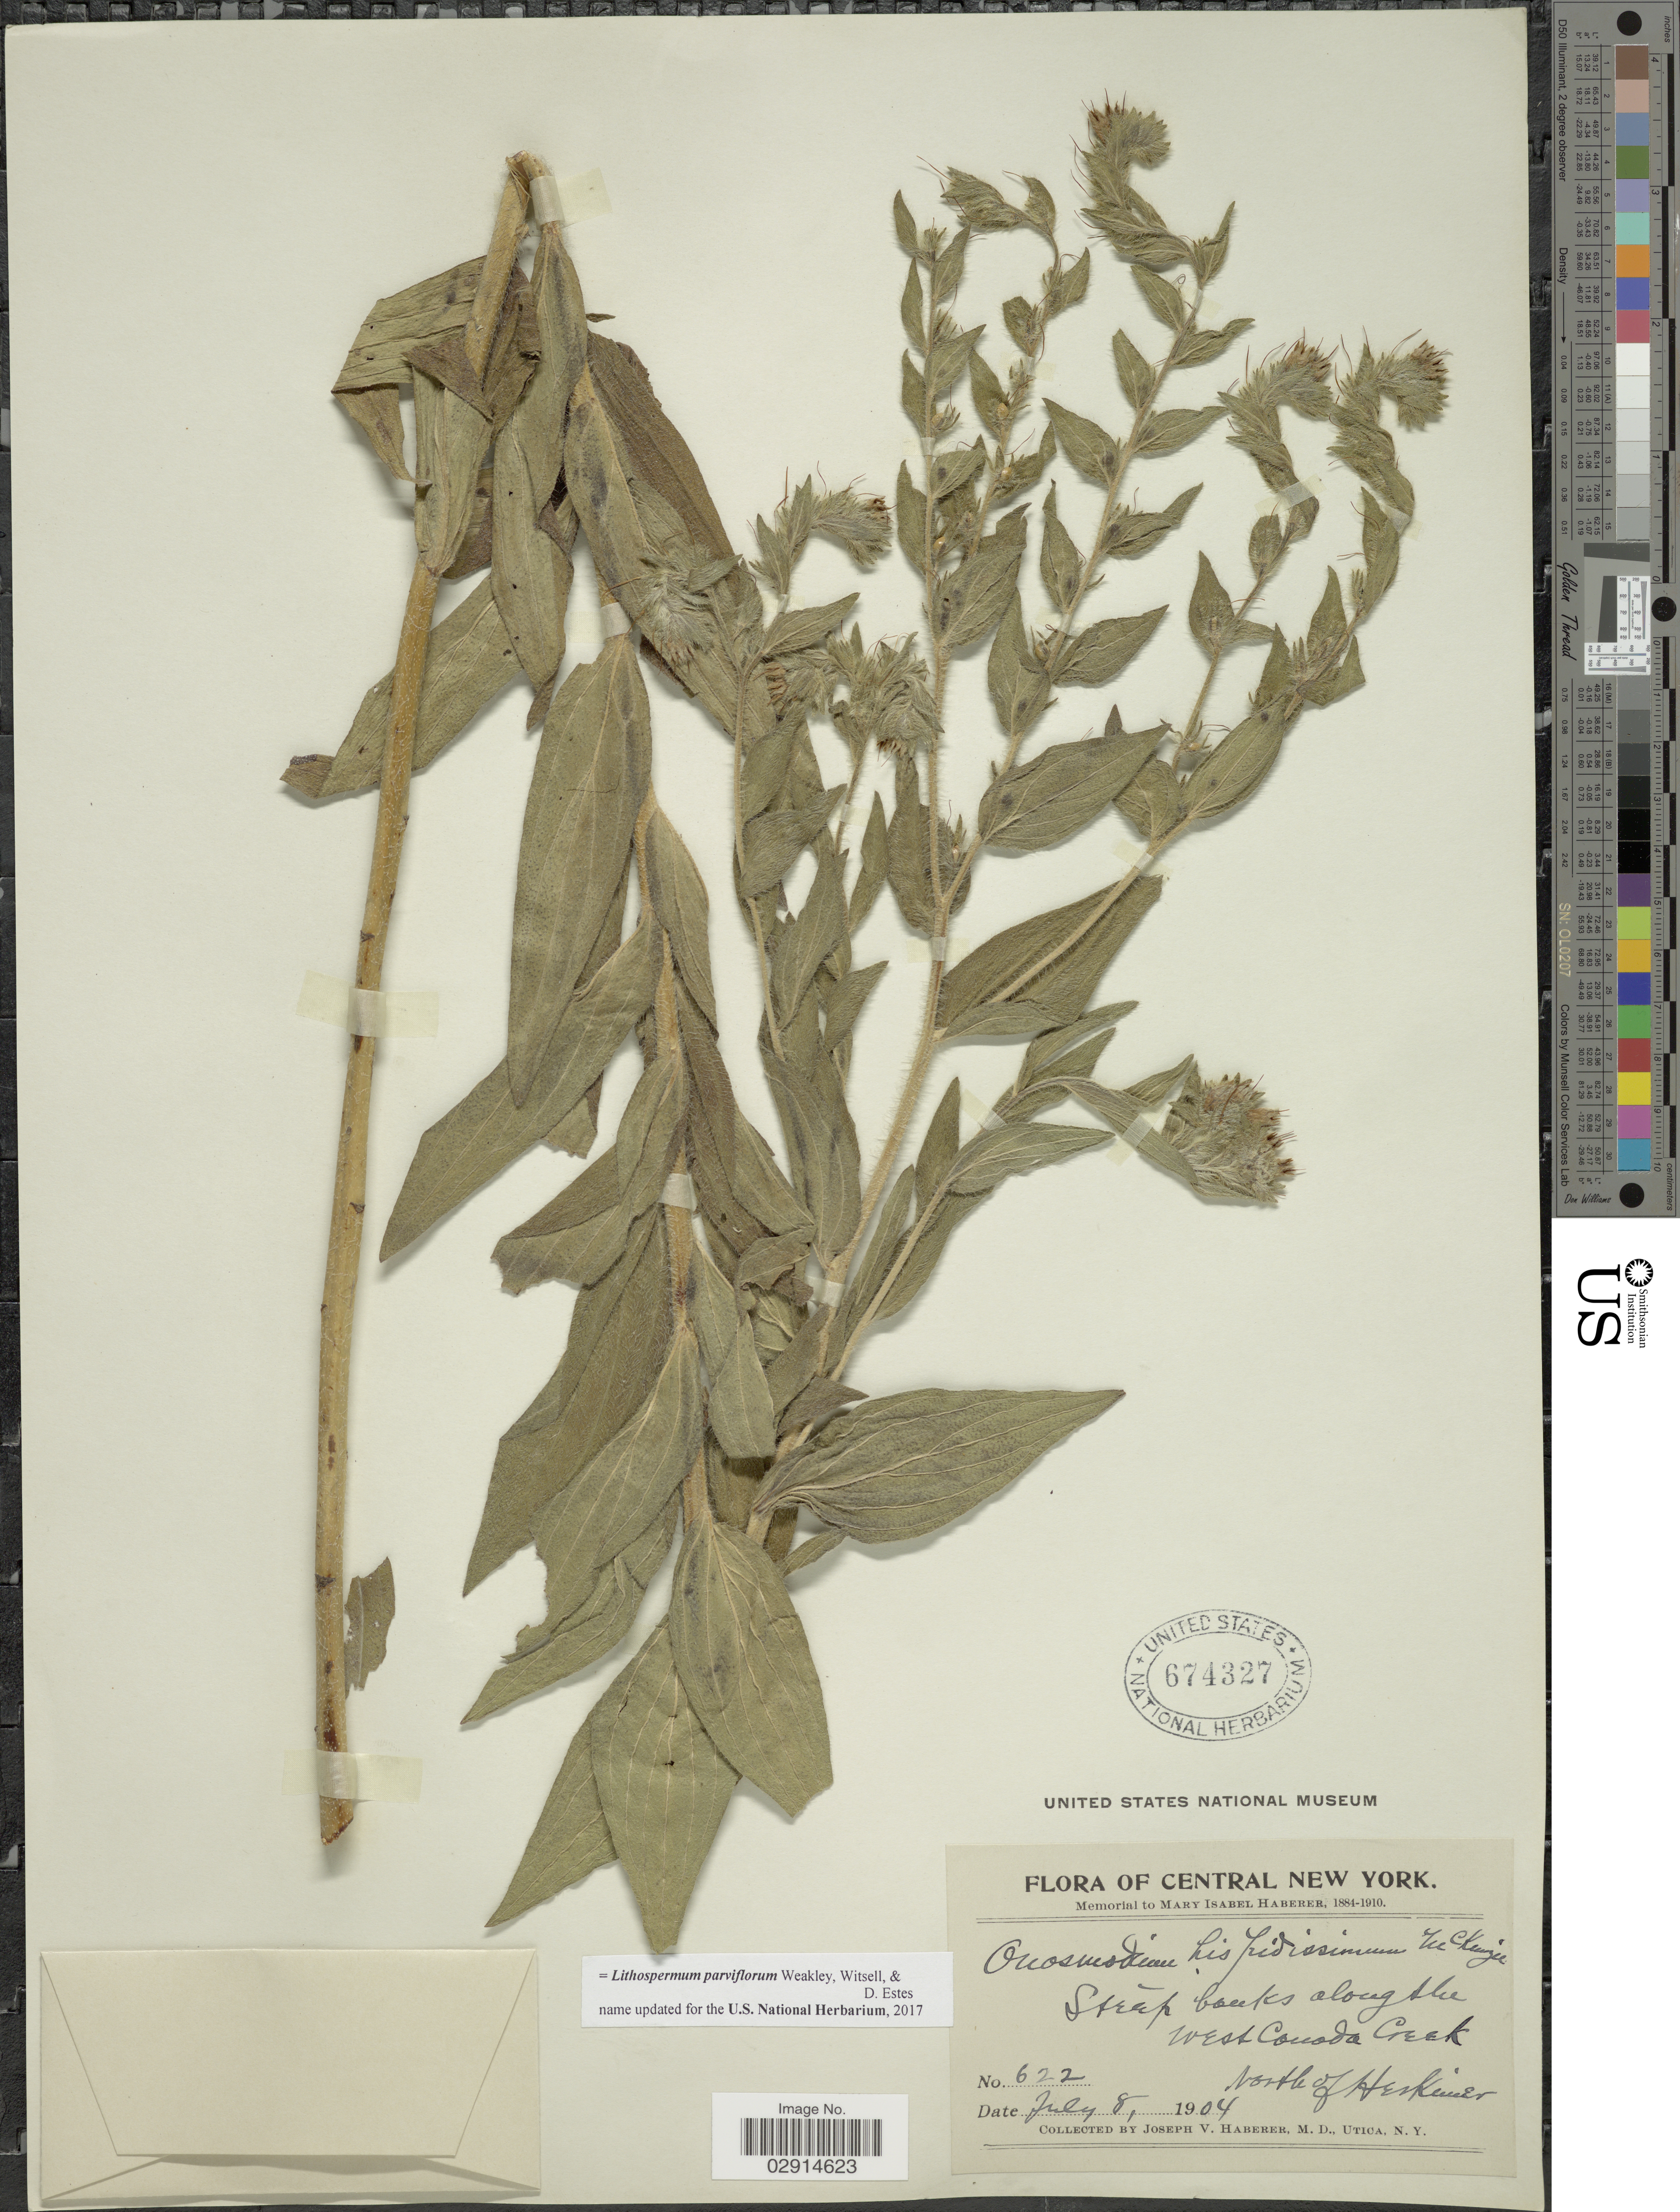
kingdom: Plantae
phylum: Tracheophyta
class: Magnoliopsida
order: Boraginales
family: Boraginaceae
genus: Lithospermum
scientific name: Lithospermum parviflorum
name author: Weakley et al.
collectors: J. V. Haberer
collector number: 622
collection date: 1904-07-08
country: United States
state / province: New York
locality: Steep banks along the West Canada Creek. North of Herkimer. Central New York.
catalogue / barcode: US 674327